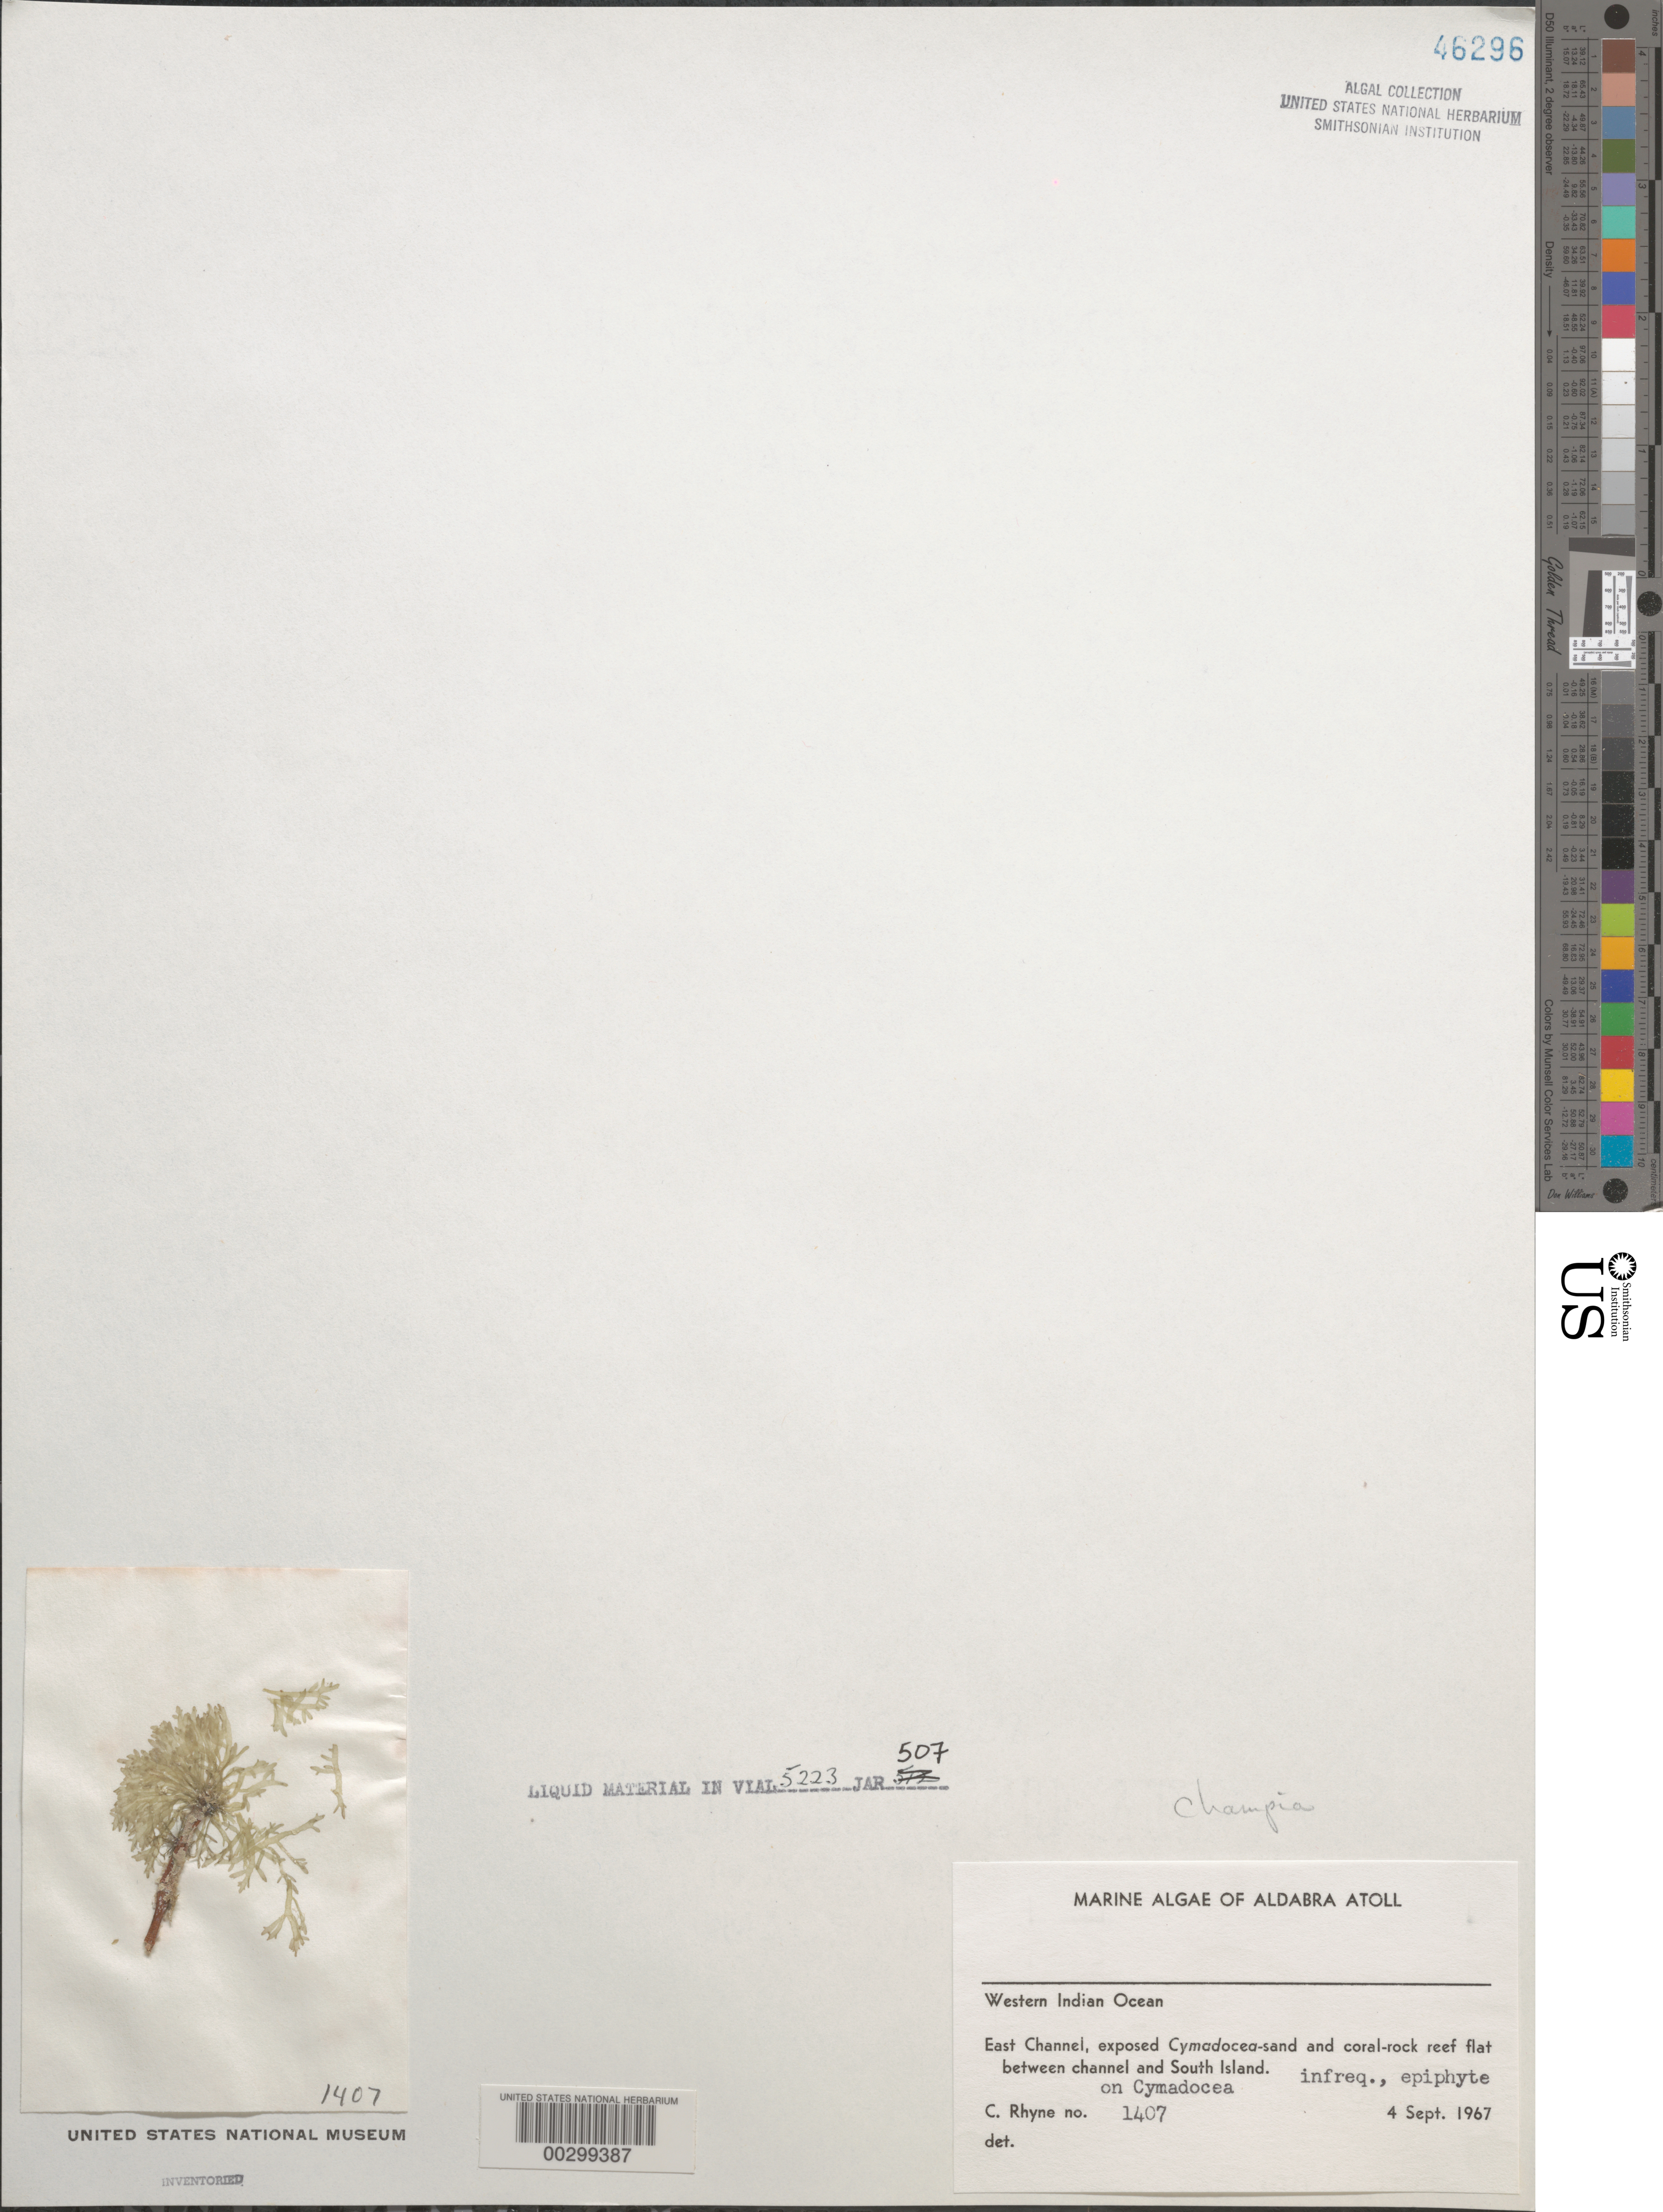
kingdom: Plantae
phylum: Rhodophyta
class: Florideophyceae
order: Rhodymeniales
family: Champiaceae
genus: Champia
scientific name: Champia sp.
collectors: C. Rhyne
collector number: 1407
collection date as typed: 04 Sep 1967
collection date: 1967-09-04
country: Seychelles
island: Aldabra Atoll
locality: Between East Channel and South Island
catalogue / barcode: US 46296